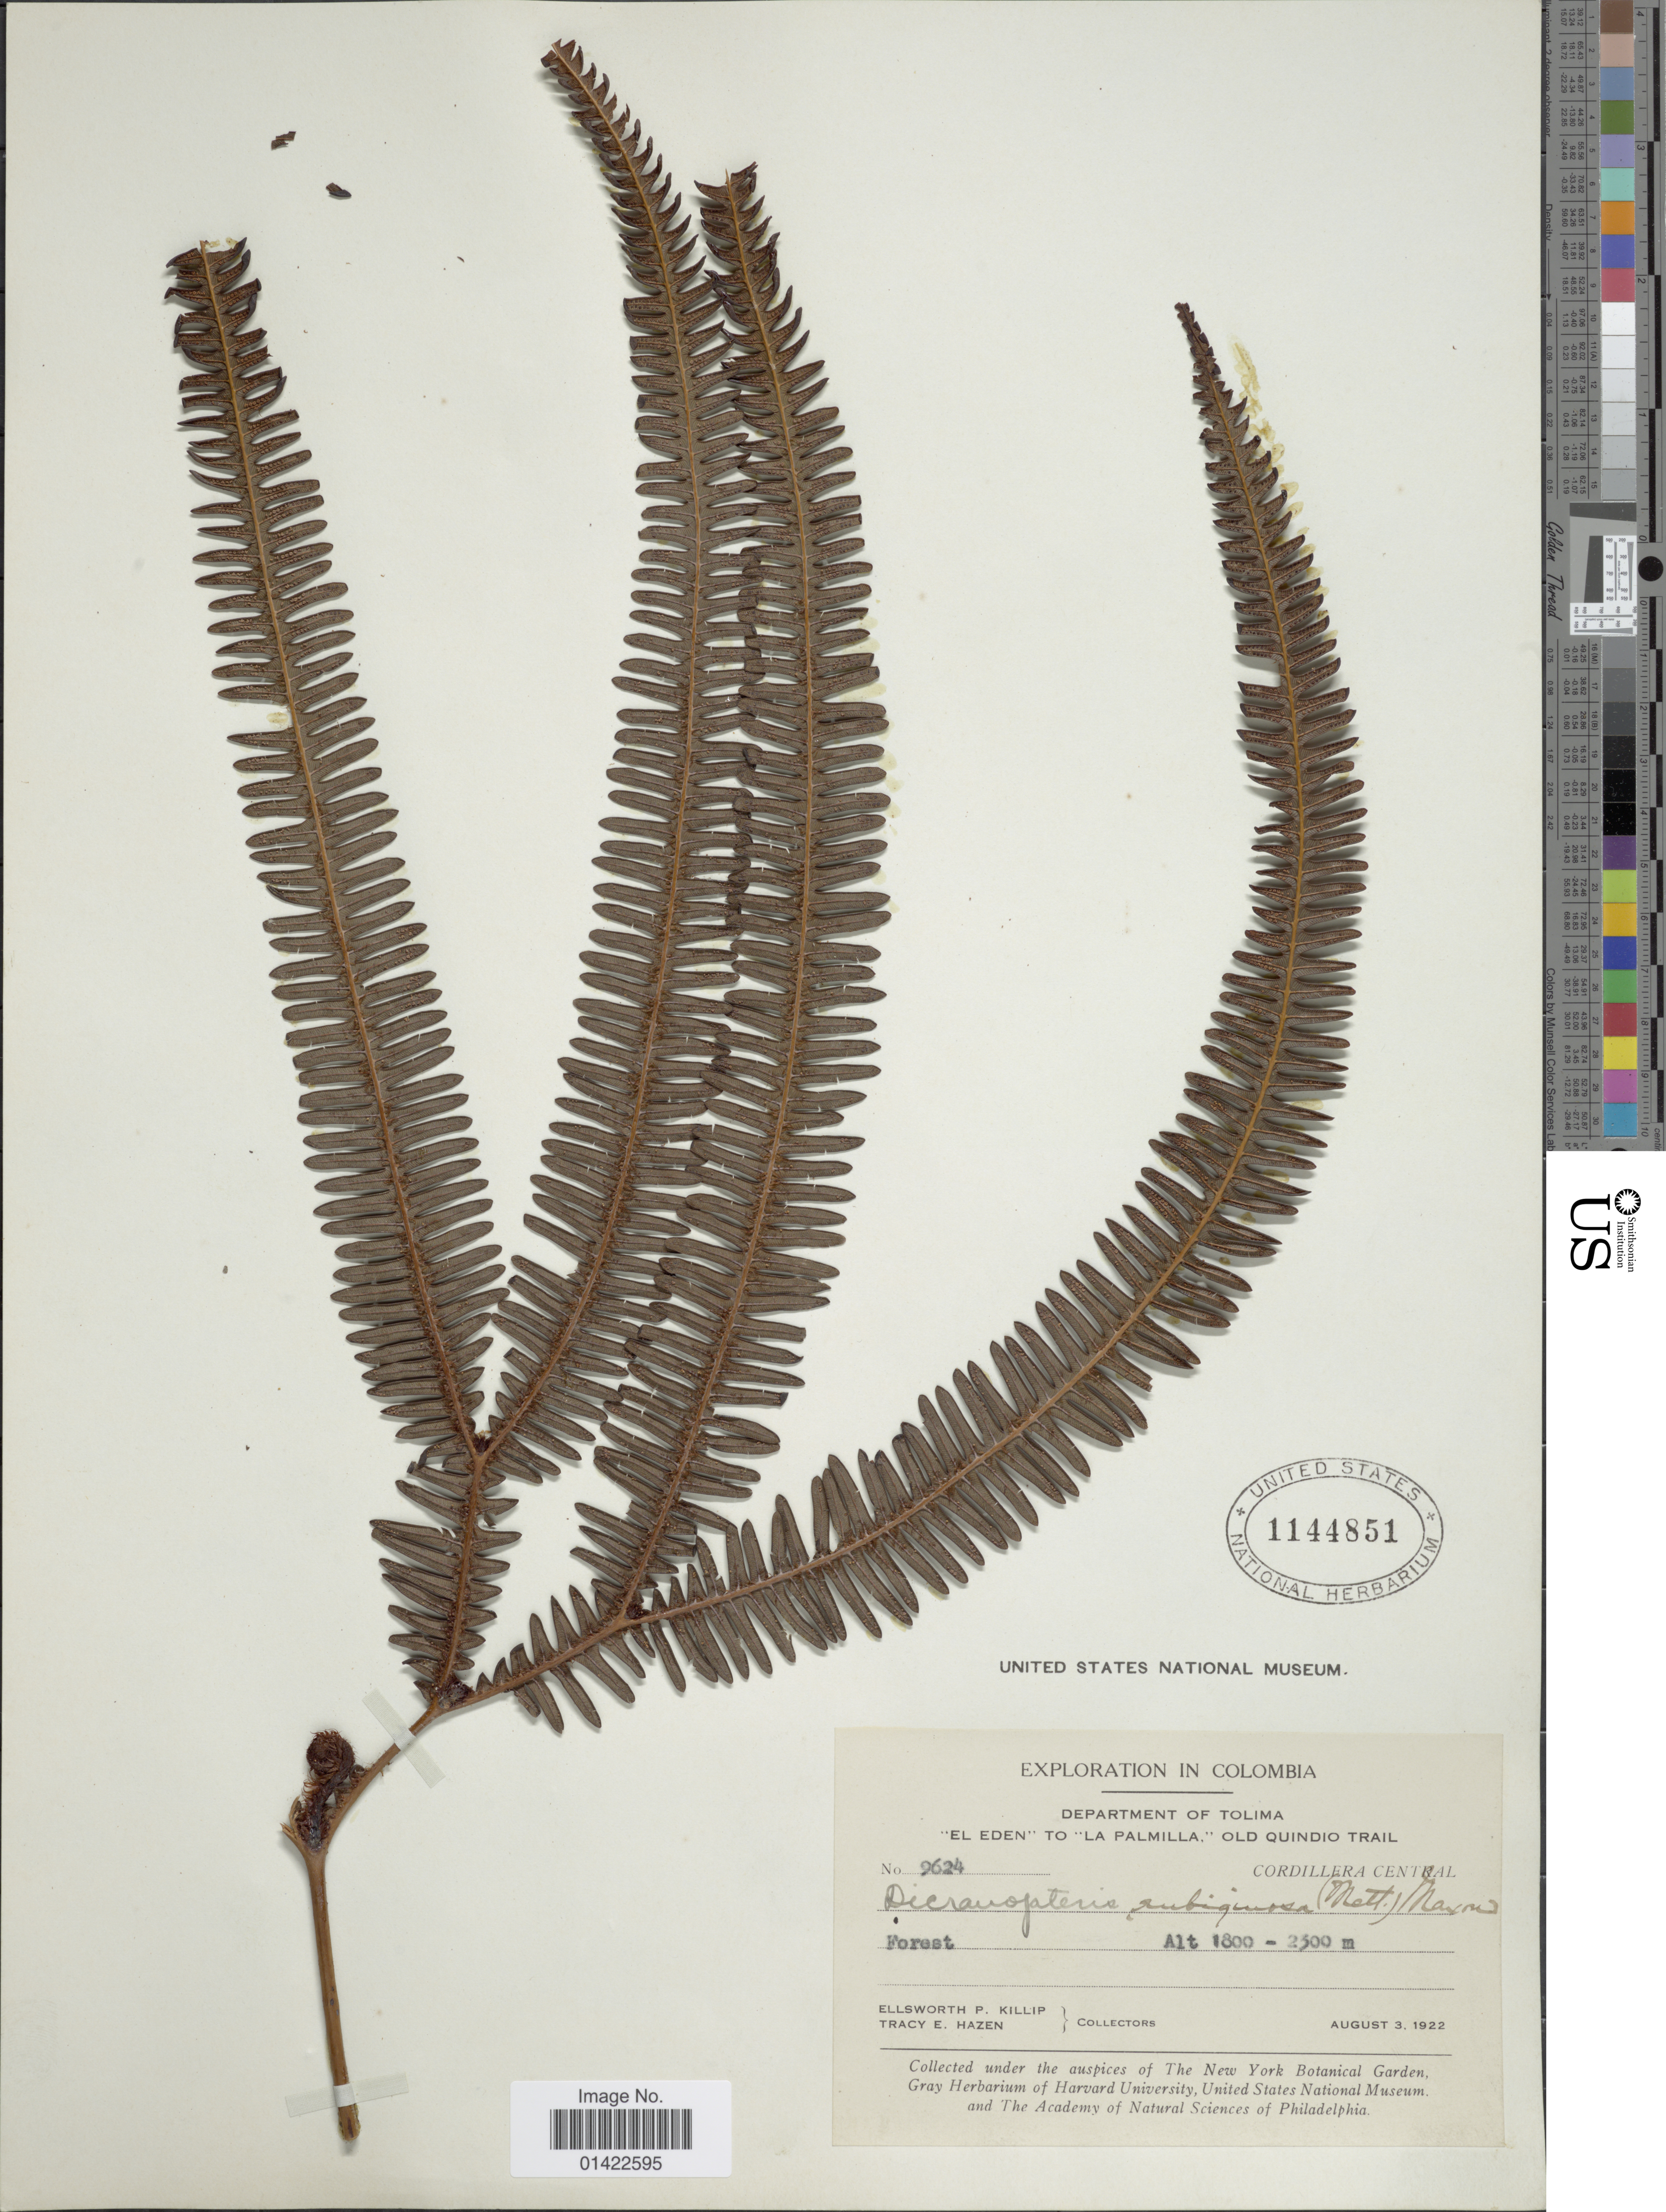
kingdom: Plantae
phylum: Tracheophyta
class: Polypodiopsida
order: Gleicheniales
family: Gleicheniaceae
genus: Sticherus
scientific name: Sticherus rubiginosus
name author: (Mett.) Nakai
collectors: E. P. Killip & T. E. Hazen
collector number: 2624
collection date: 1922-08-03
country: Colombia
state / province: Tolima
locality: El Eden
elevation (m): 1800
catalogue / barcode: US 1144851